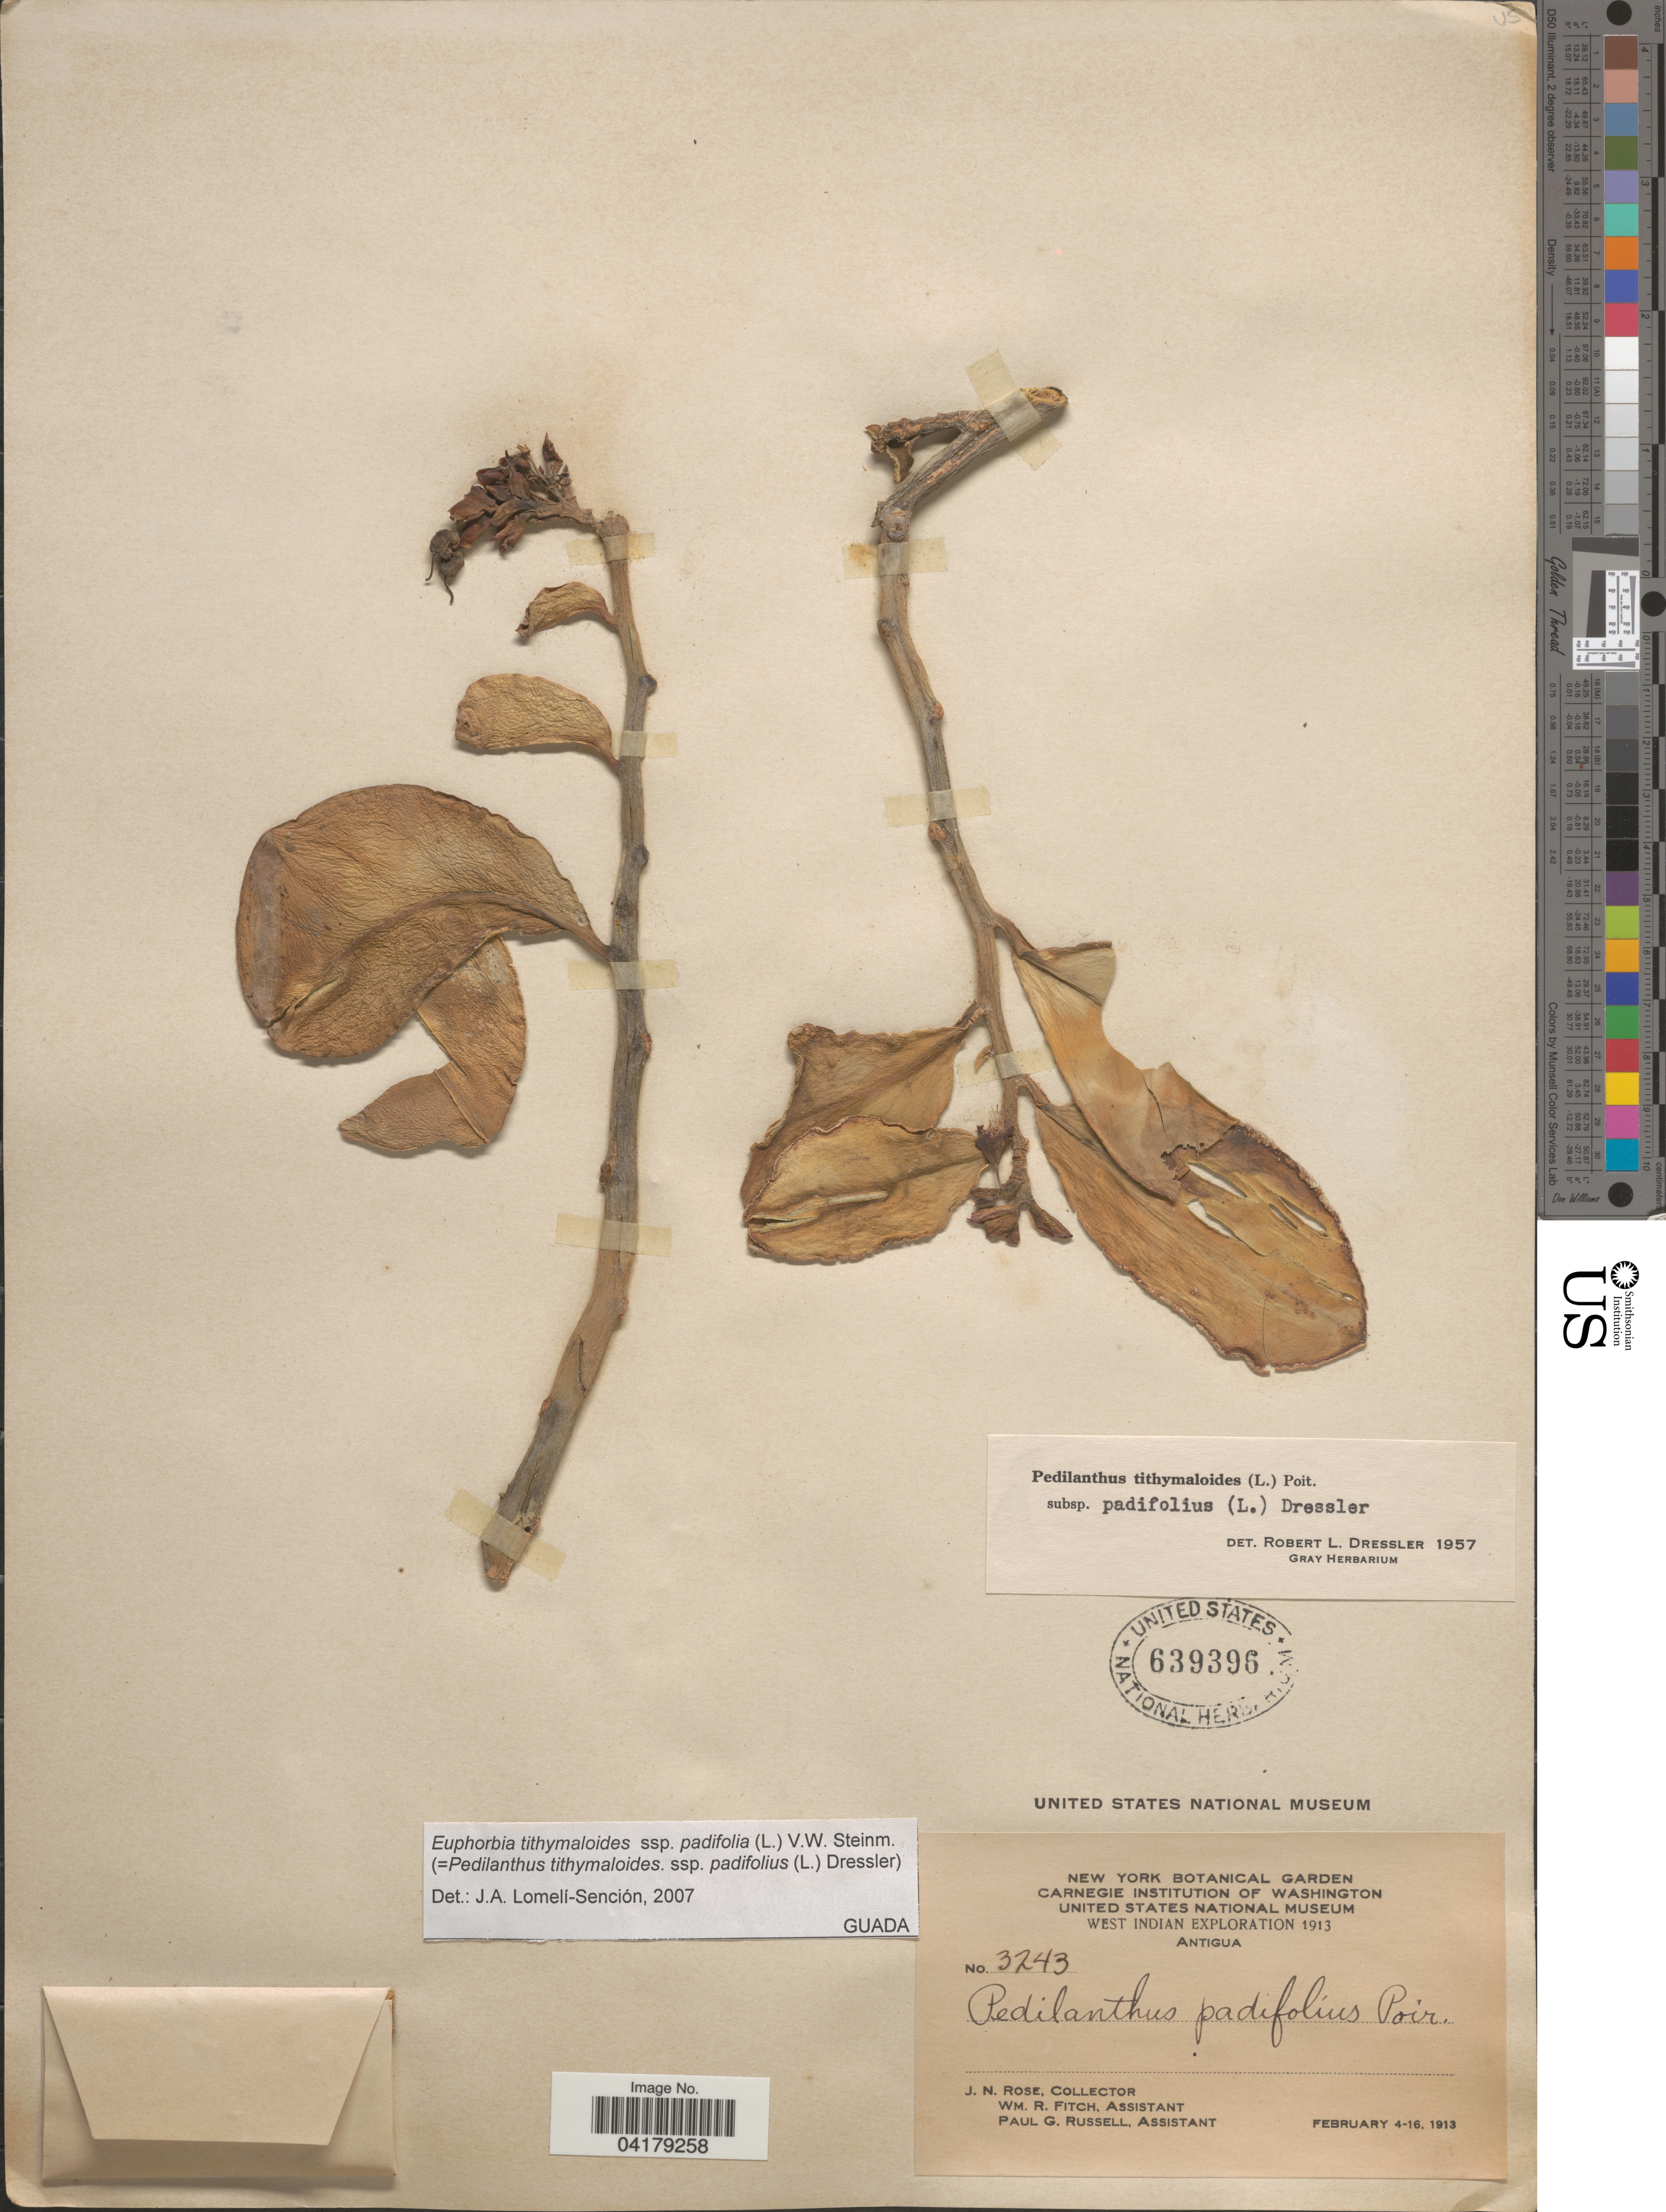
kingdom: Plantae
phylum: Tracheophyta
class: Magnoliopsida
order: Malpighiales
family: Euphorbiaceae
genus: Euphorbia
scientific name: Euphorbia tithymaloides subsp. padifolia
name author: (L.) V.W. Steinm.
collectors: J. N. Rose, W. R. Fitch & P. G. Russell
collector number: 3243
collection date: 1913-02-04/1913-02-16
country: Antigua and Barbuda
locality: West Indian Exploration 1913. Antigua.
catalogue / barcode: US 639396